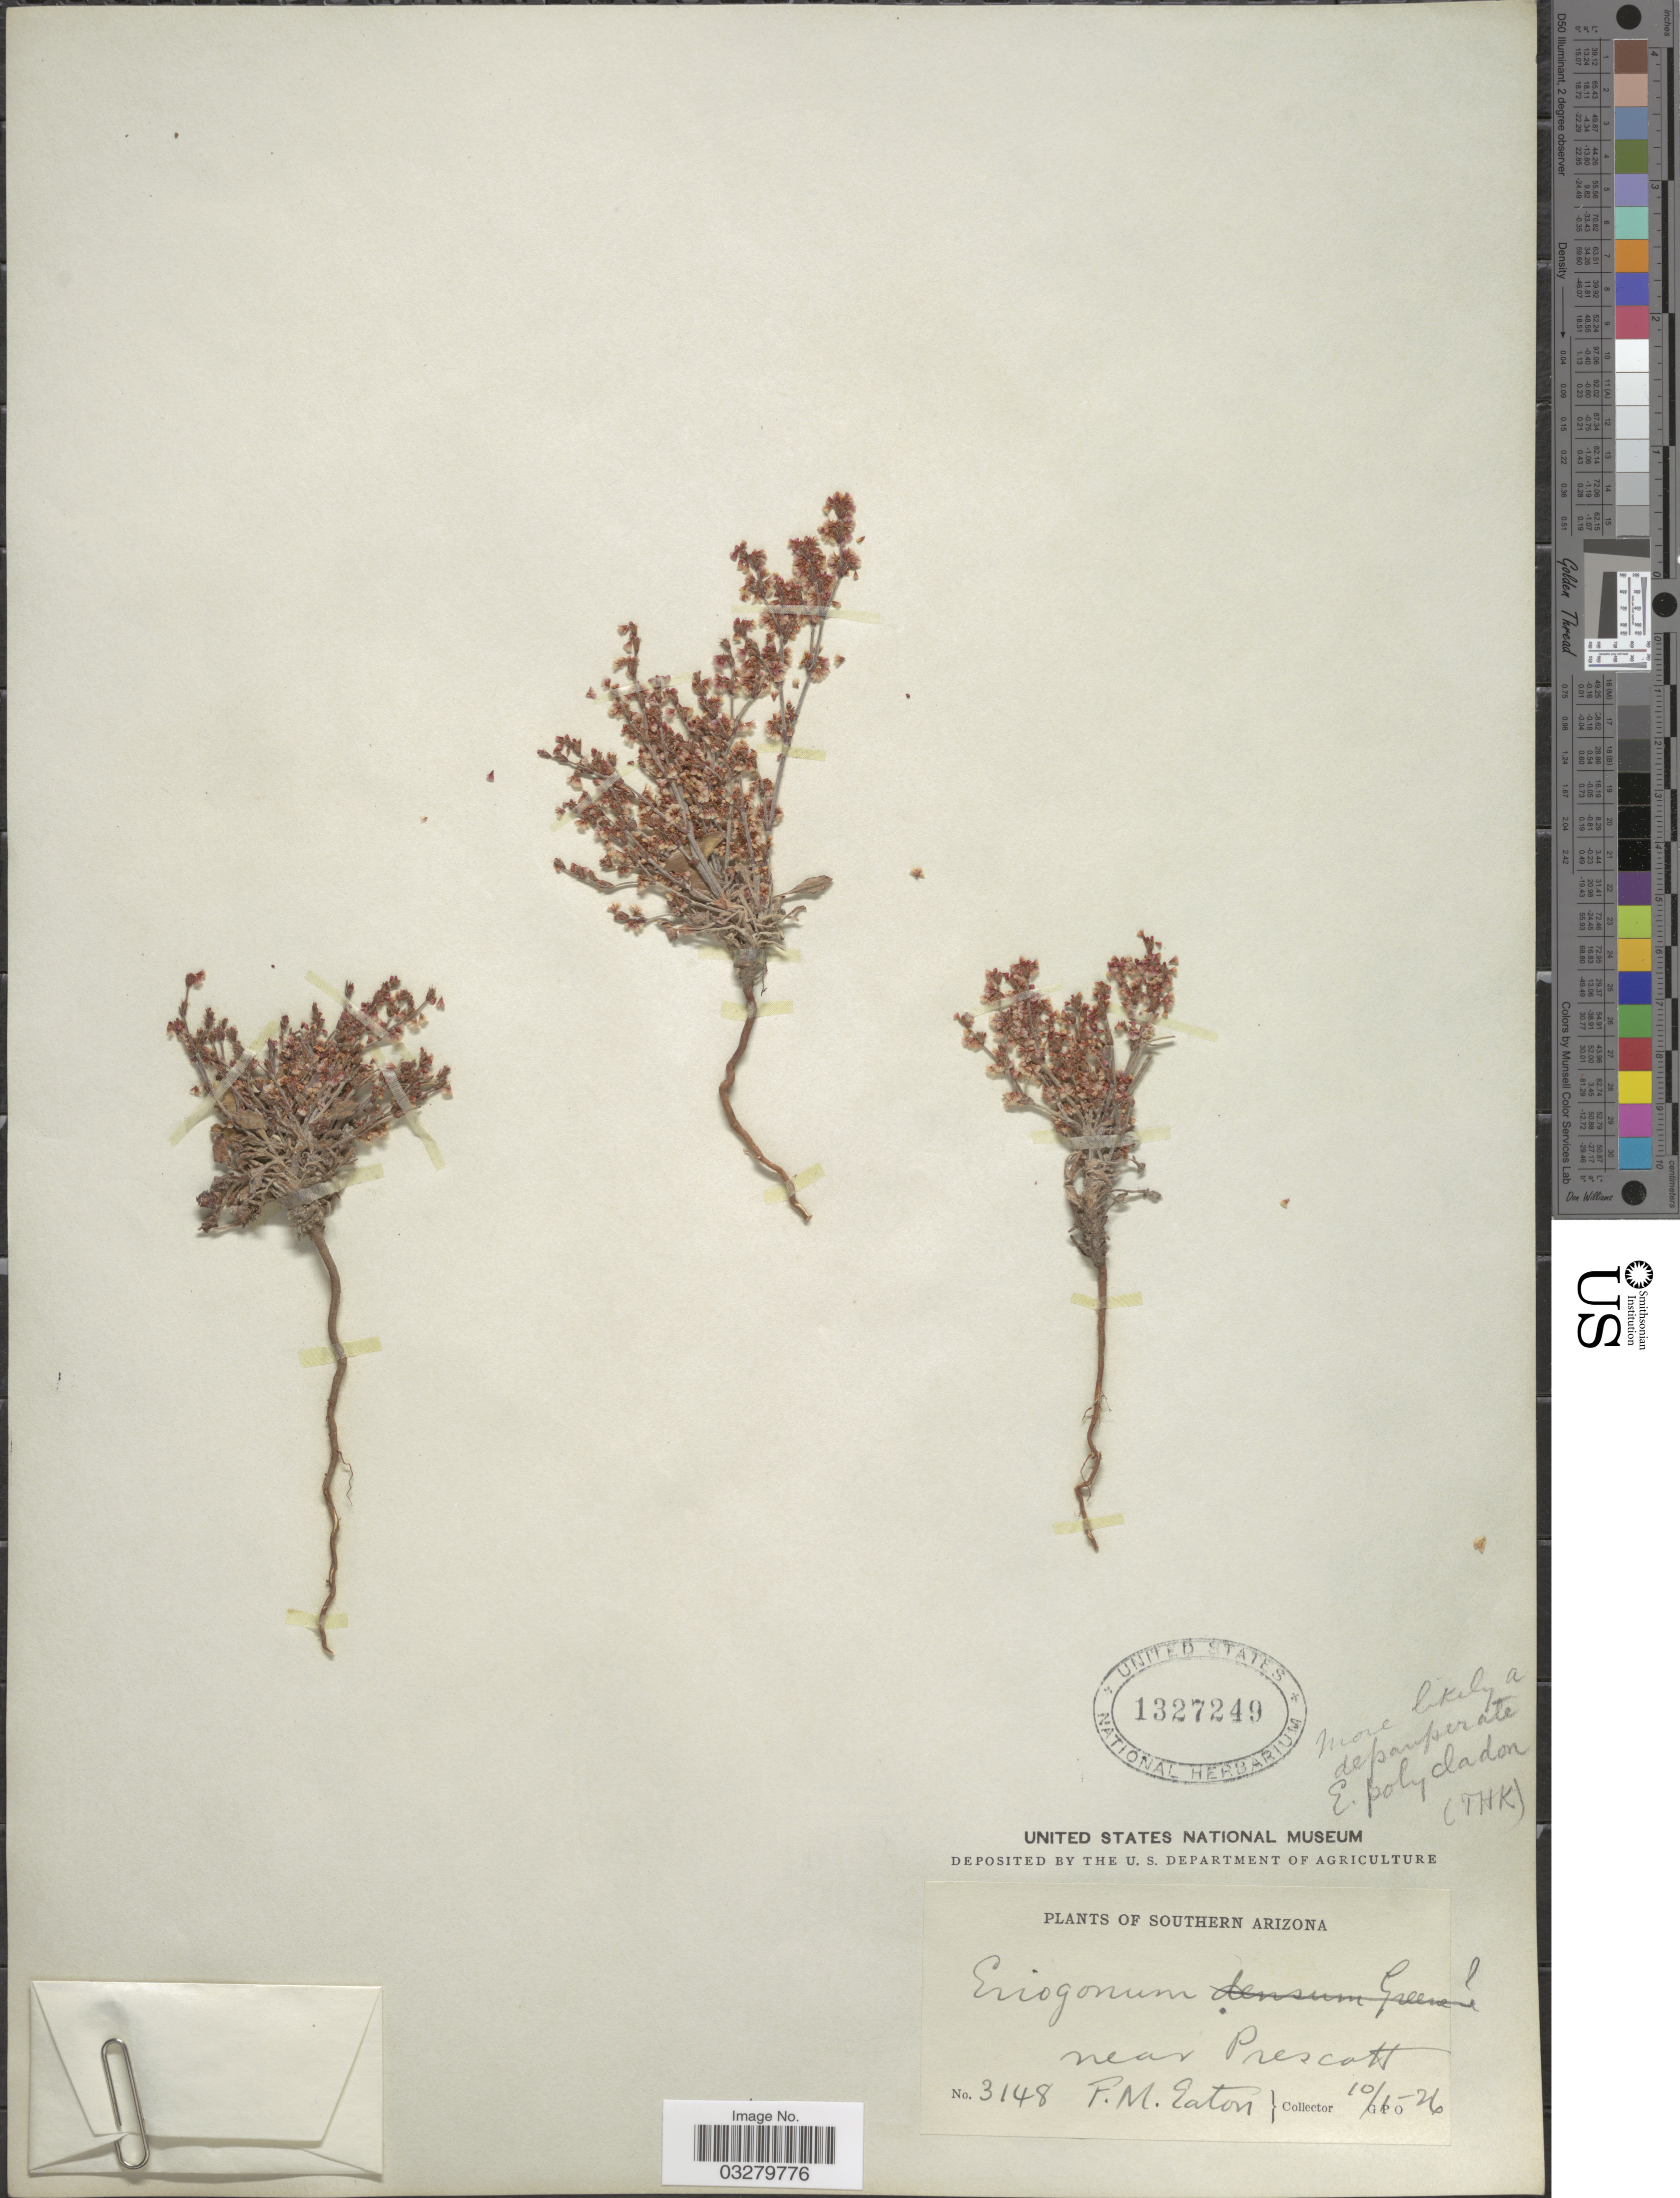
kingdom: Plantae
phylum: Tracheophyta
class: Magnoliopsida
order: Caryophyllales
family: Polygonaceae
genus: Eriogonum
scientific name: Eriogonum polycladon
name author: Benth.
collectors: F. Eaton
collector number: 3148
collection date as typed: Transcribed d/m/y: 1/10/26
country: United States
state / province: Arizona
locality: Southern Arizona, near Prescott.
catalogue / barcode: US 1327249